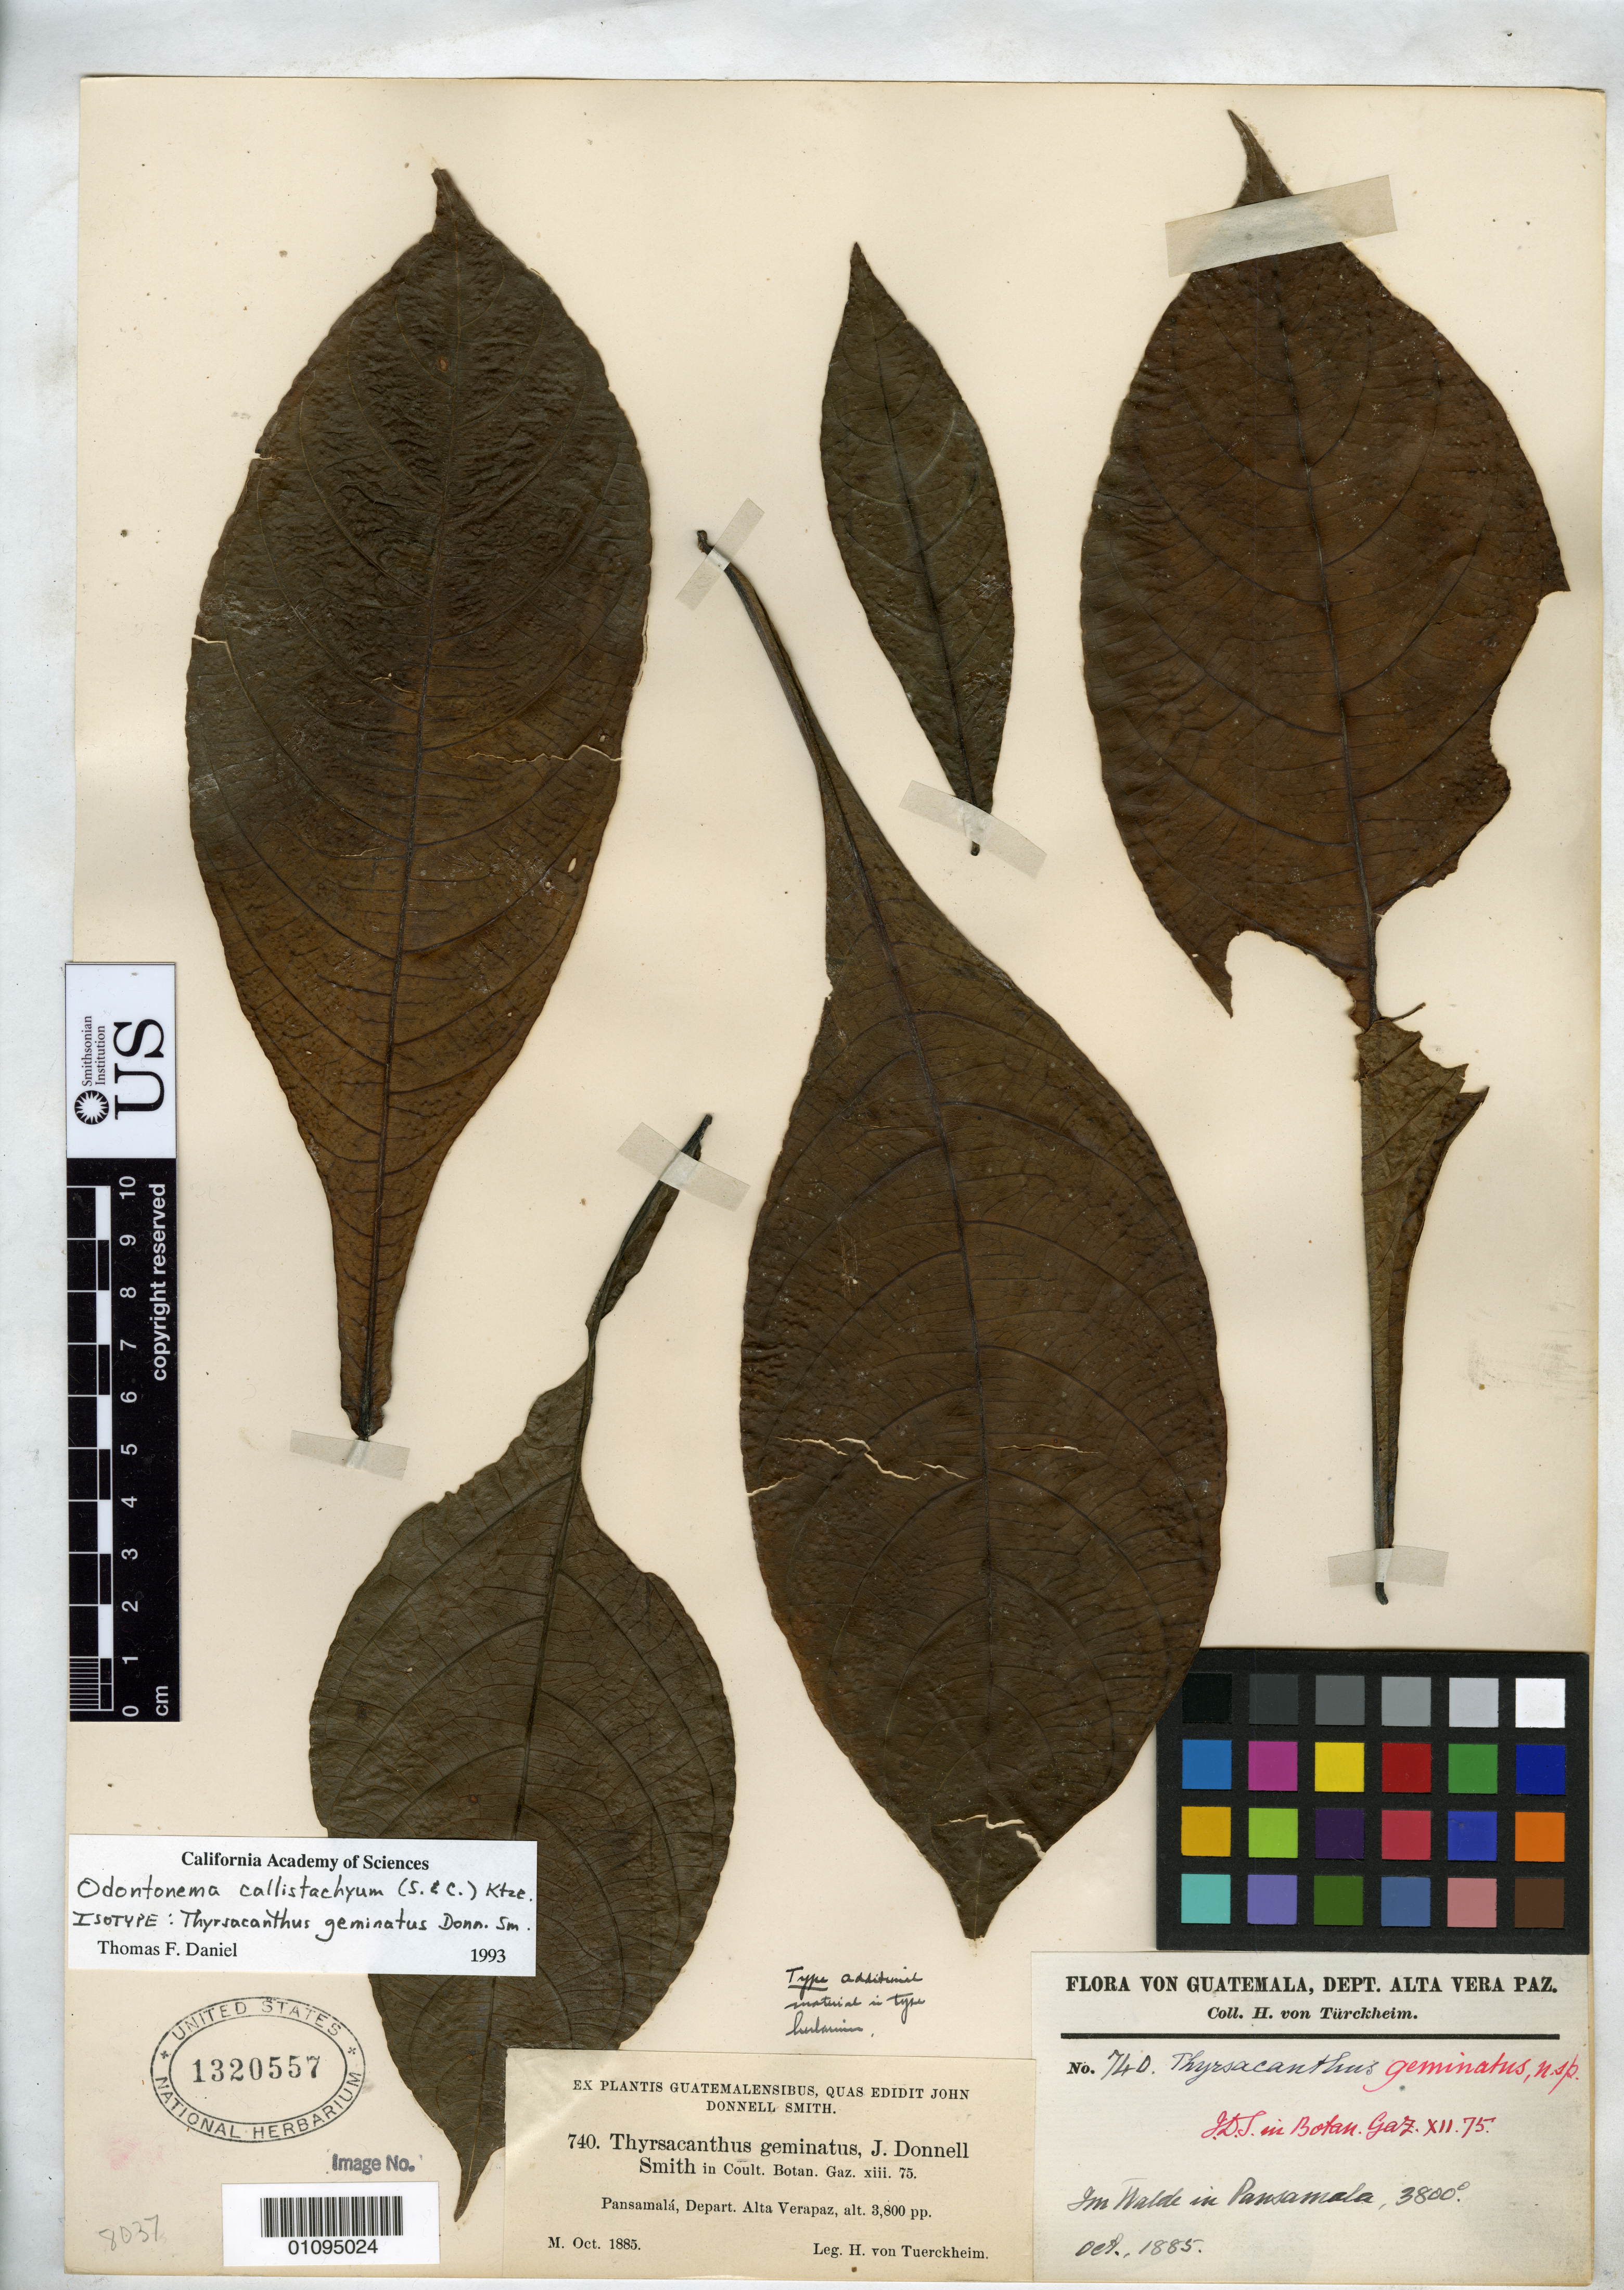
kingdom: Plantae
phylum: Tracheophyta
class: Magnoliopsida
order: Lamiales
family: Acanthaceae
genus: Thyrsacanthus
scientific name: Thyrsacanthus geminatus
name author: Donn. Sm.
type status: Isolectotype; Isosyntype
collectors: H. von Türckheim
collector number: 740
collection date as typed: Oct 1885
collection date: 1885-10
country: Guatemala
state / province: Alta Verapaz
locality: Pansamalá, Depart. Alta Verapaz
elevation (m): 1158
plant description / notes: One of two US specimens with consecutive sheet numbers (USNH 1320558, 1320557), apparently not from the John Donnell Smith herbarium. Annotated (1993) and cited (1995, Contr. Univ. Mich. Herb. 20: 154) by T.F. Daniel as "holotype" and "isotype", respectively. Protologue cites two collections (Oct. 1885 & May 1887) but all duplicates found at US are Oct. 1885.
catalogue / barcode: US 1320557